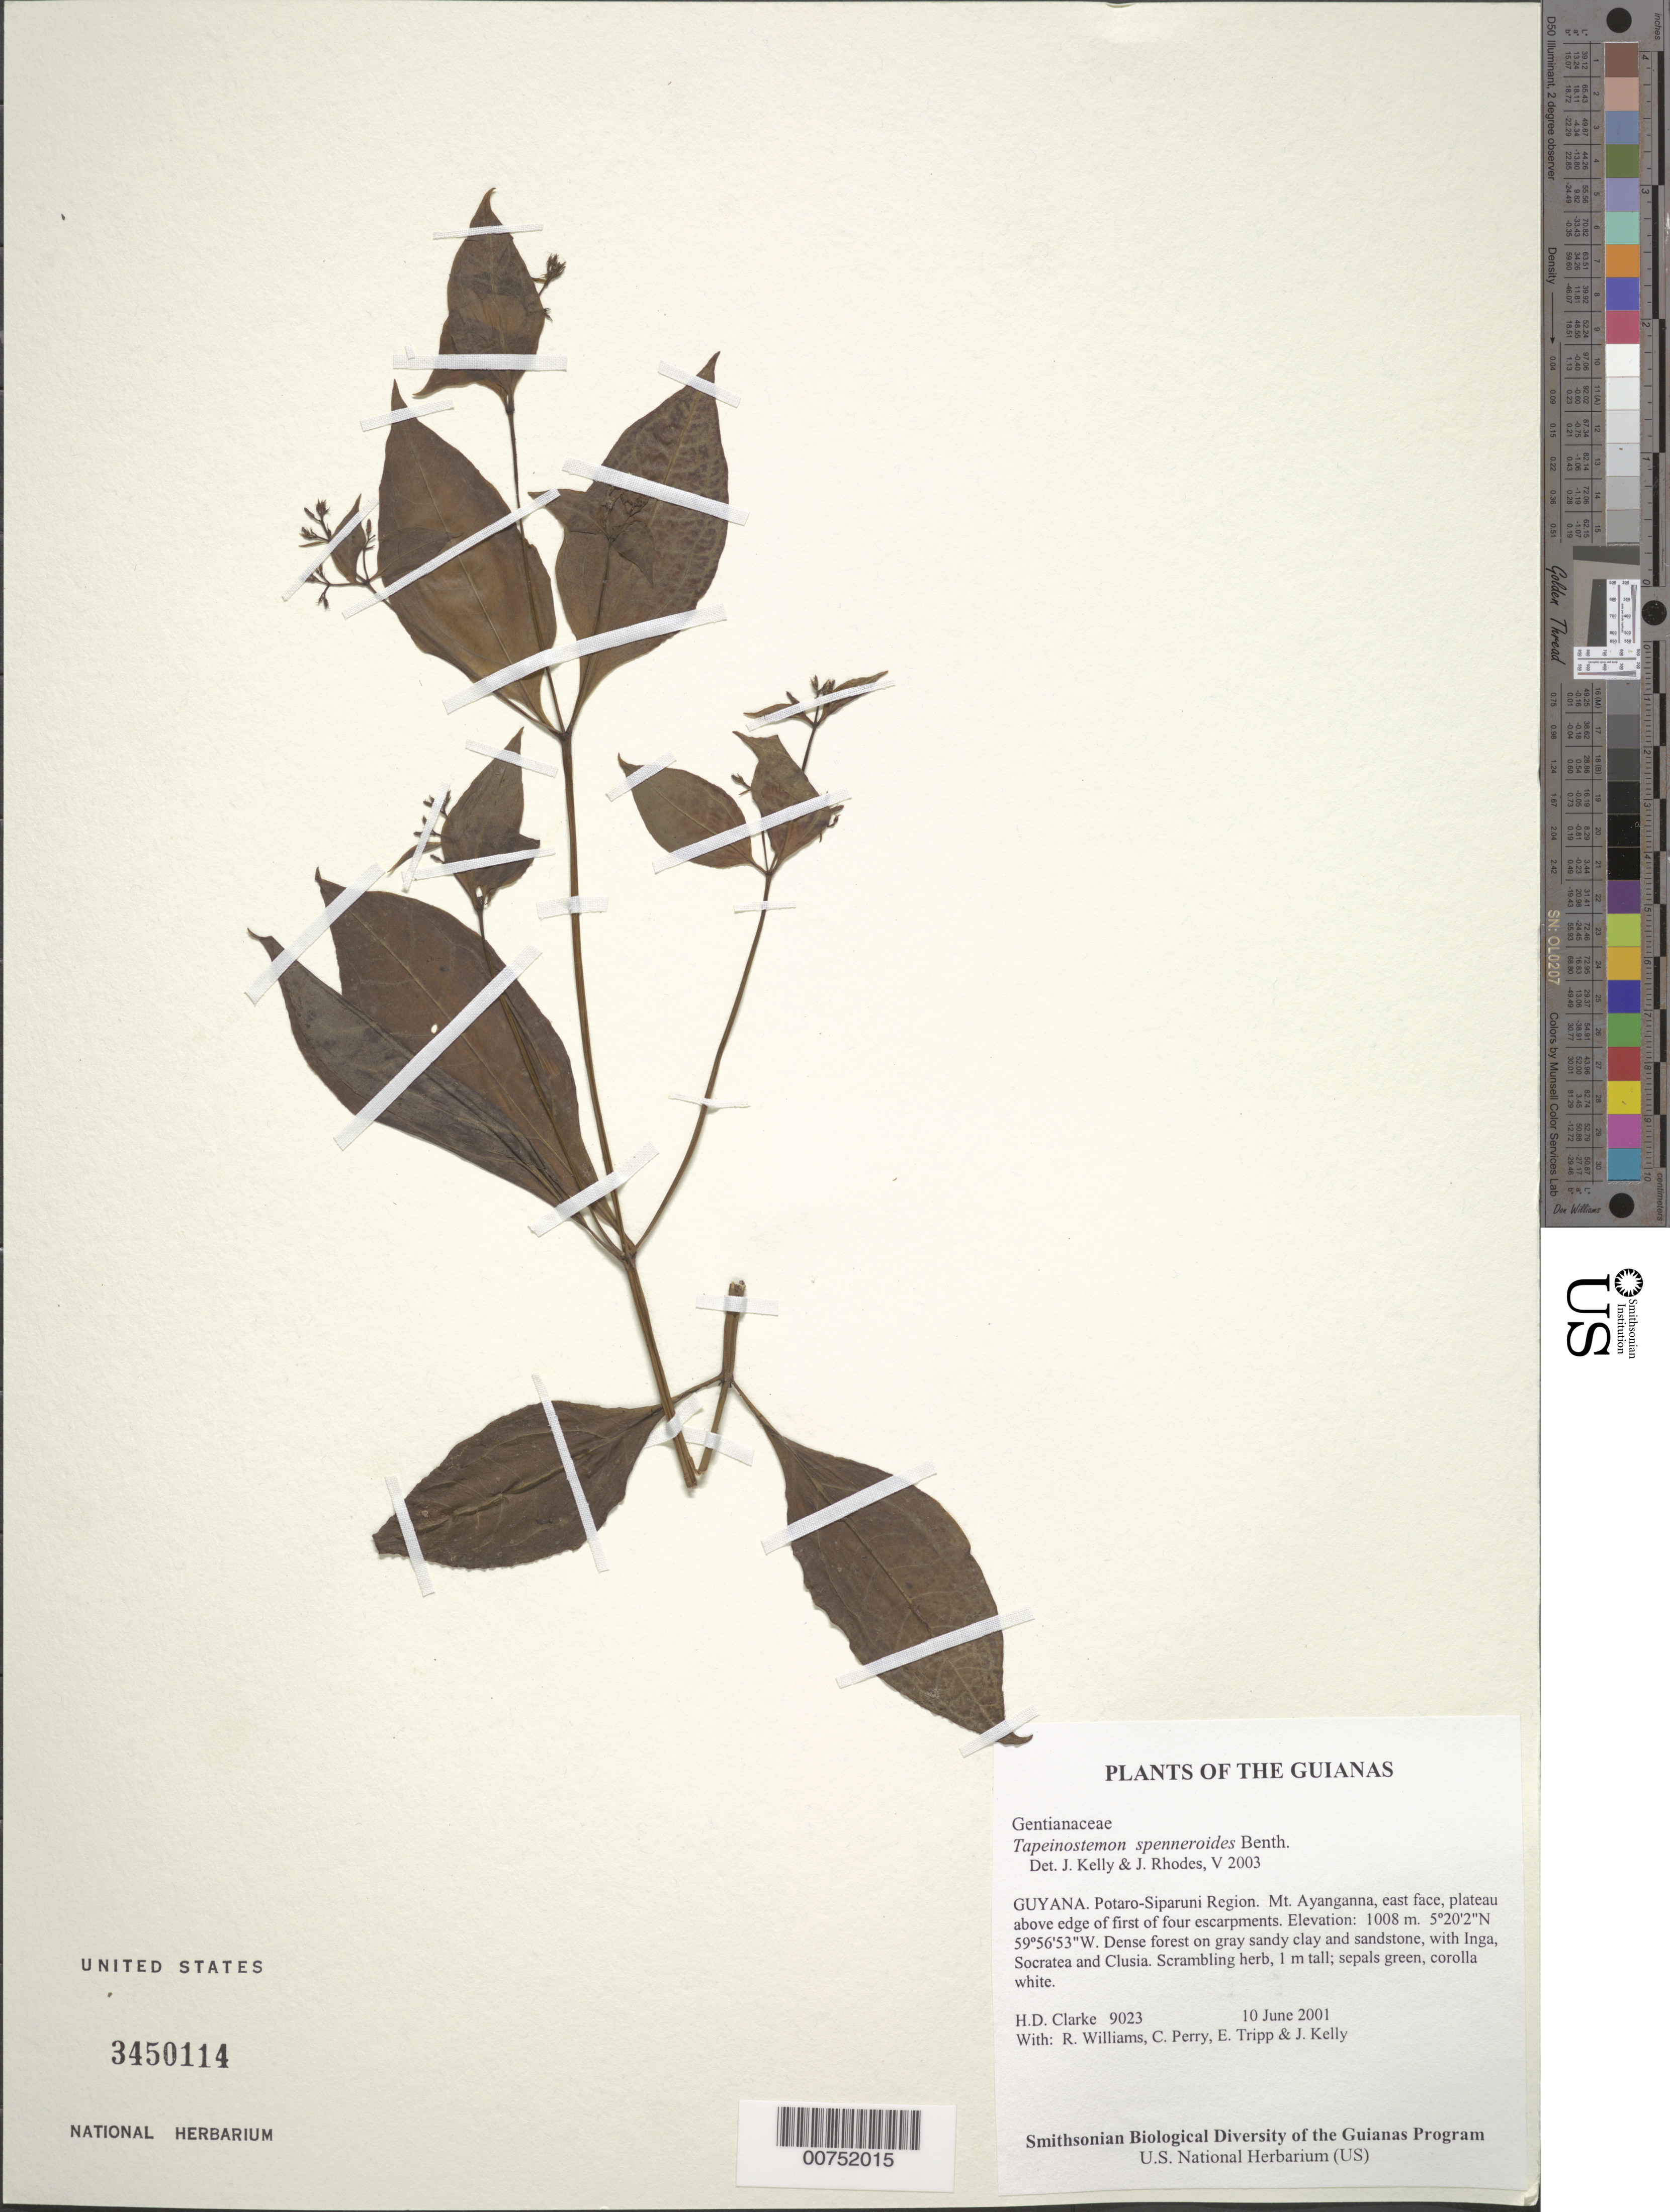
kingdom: Plantae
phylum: Tracheophyta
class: Magnoliopsida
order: Gentianales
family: Gentianaceae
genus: Tapeinostemon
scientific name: Tapeinostemon spenneroides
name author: Benth.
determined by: Maas, Paul J. M.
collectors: H. D. Clarke, R. Williams, C. Perry, E. Tripp & J. Kelly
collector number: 9023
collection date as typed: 10 June 2001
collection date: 2001-06-10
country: Guyana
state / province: Potaro-Siparuni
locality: Mt. Ayanganna, east face, plateau above edge of first of four escarpments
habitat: Dense forest on gray sandy clay and sandstone, with Inga, Socratea and Clusia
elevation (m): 1008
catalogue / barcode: US 3450114